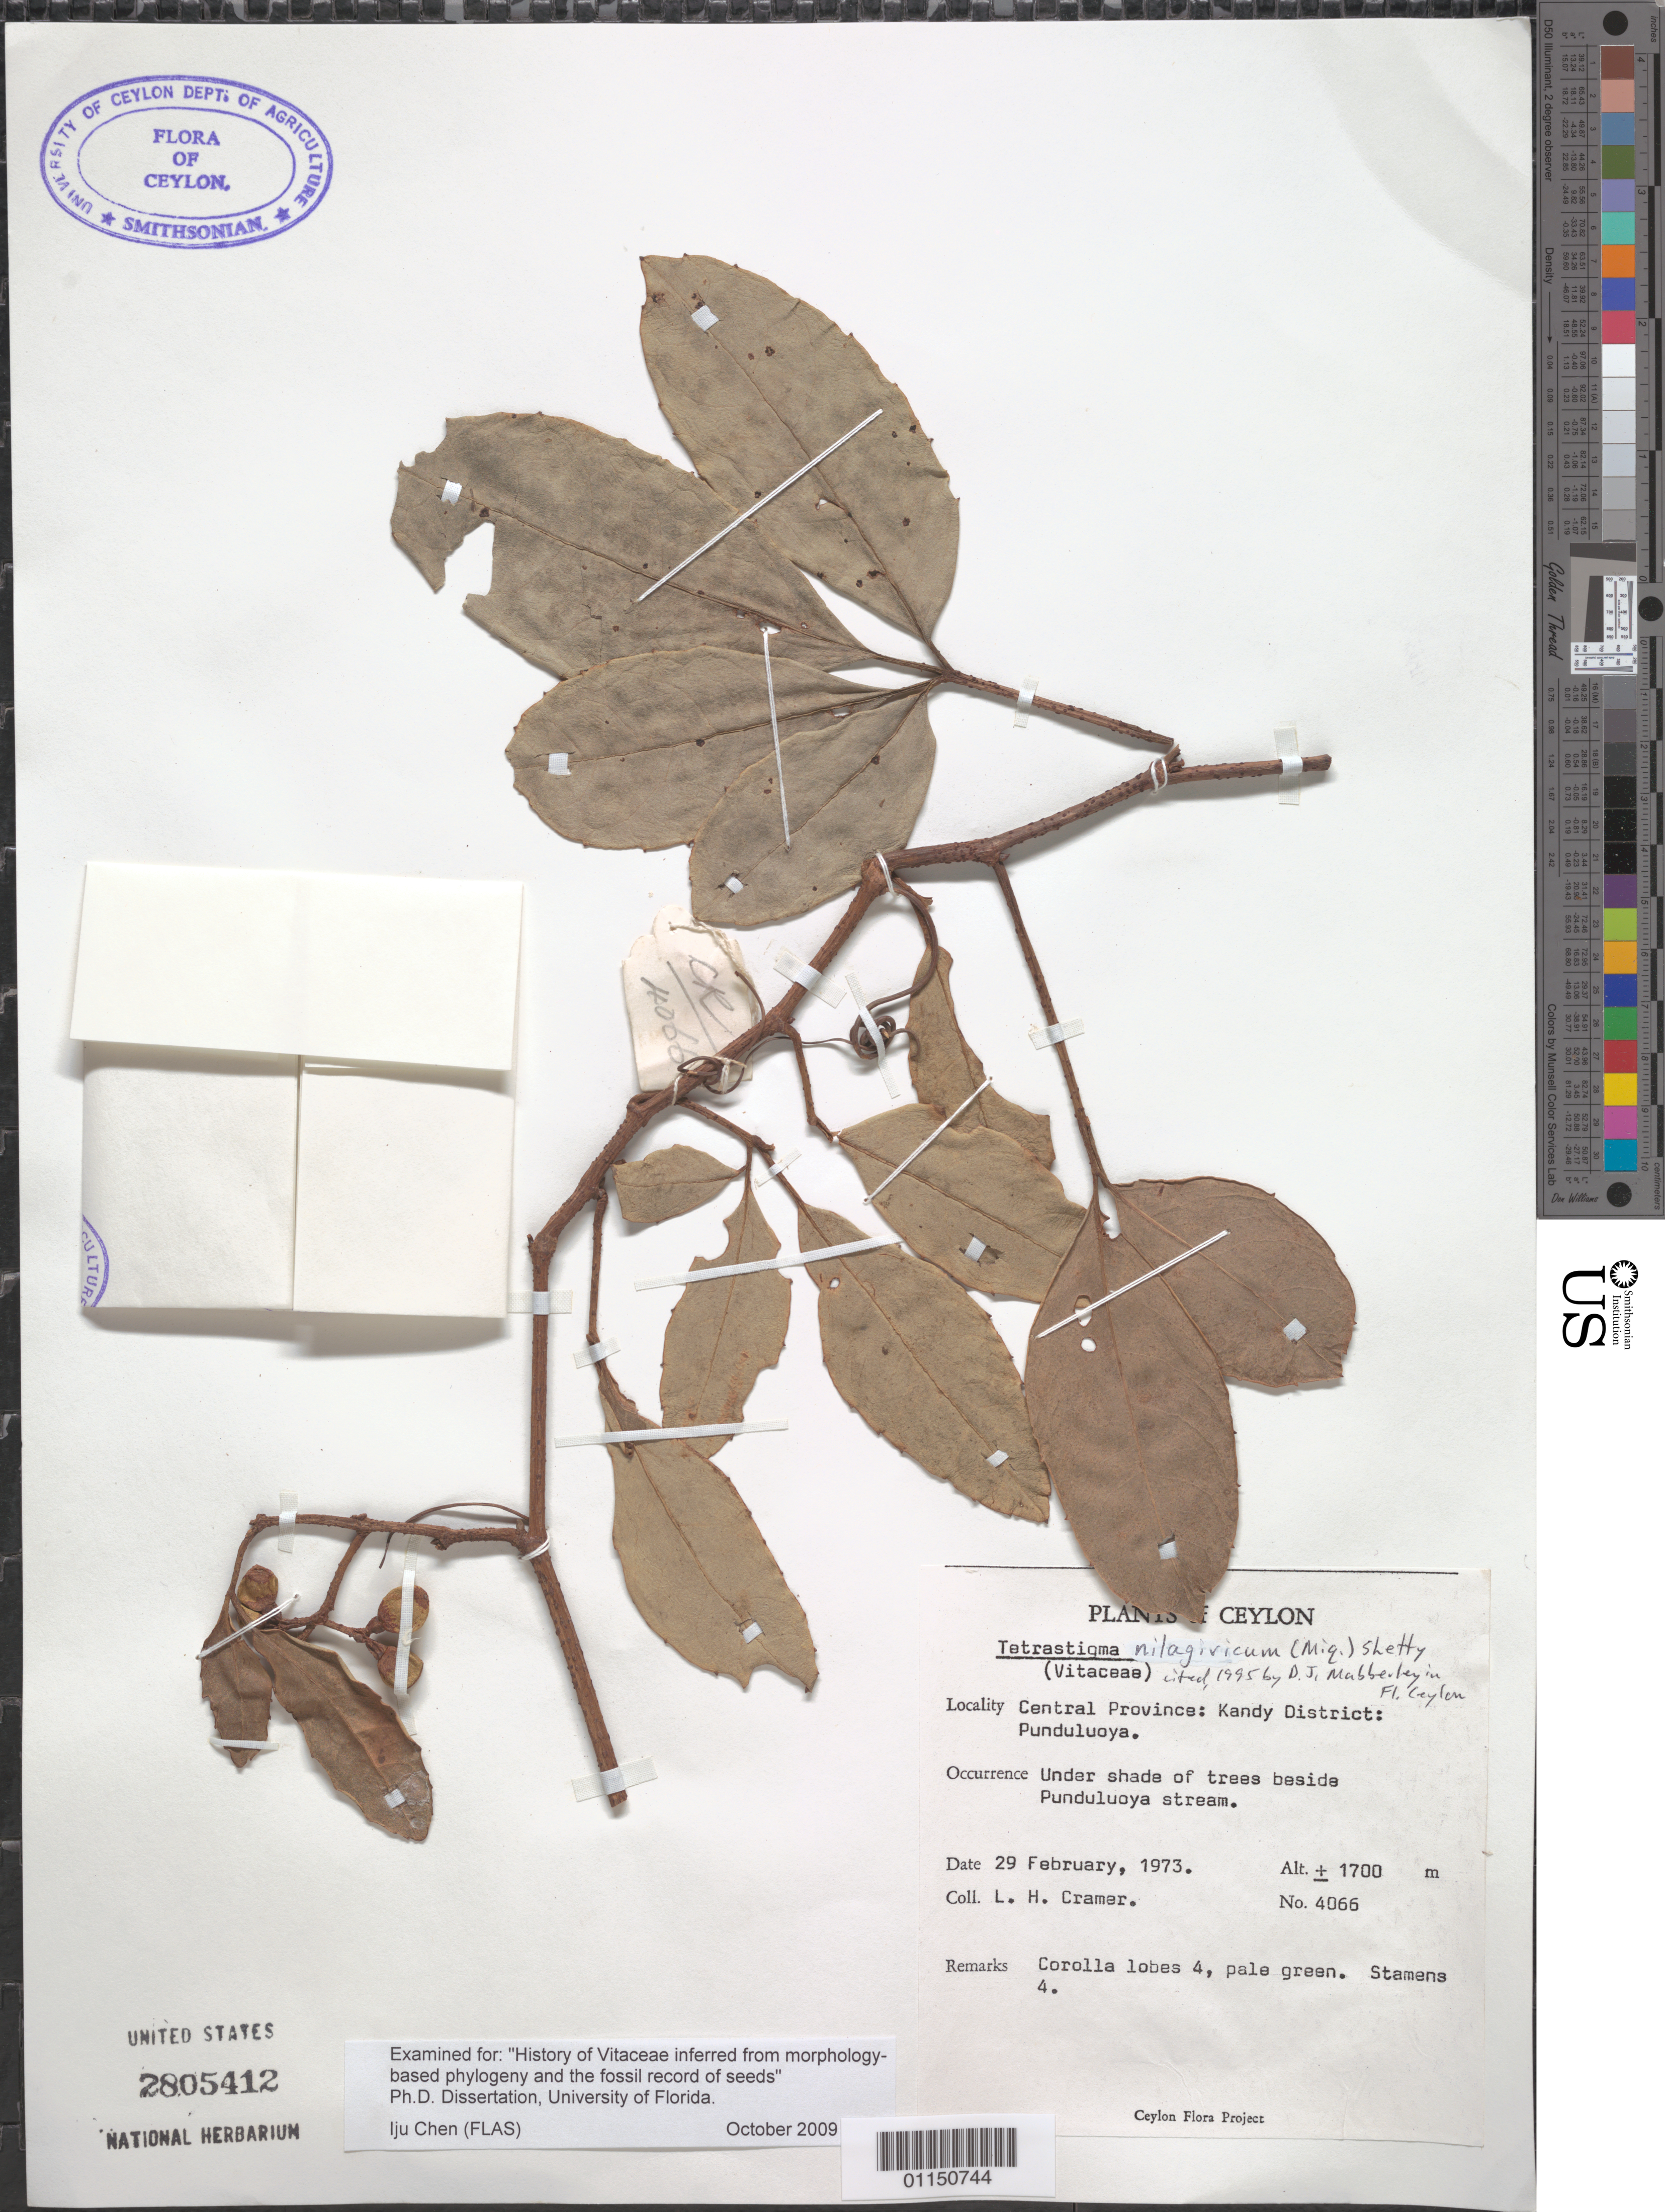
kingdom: Plantae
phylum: Tracheophyta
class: Magnoliopsida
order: Vitales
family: Vitaceae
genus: Tetrastigma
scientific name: Tetrastigma nilagiricum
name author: (Mig.) B.V. Shetty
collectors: L. H. Cramer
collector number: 4066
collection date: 1973-02-28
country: Sri Lanka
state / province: Central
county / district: Kandy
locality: Beside Punduluoya stream.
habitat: Under shade of trees.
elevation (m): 1700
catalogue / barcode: US 2805412